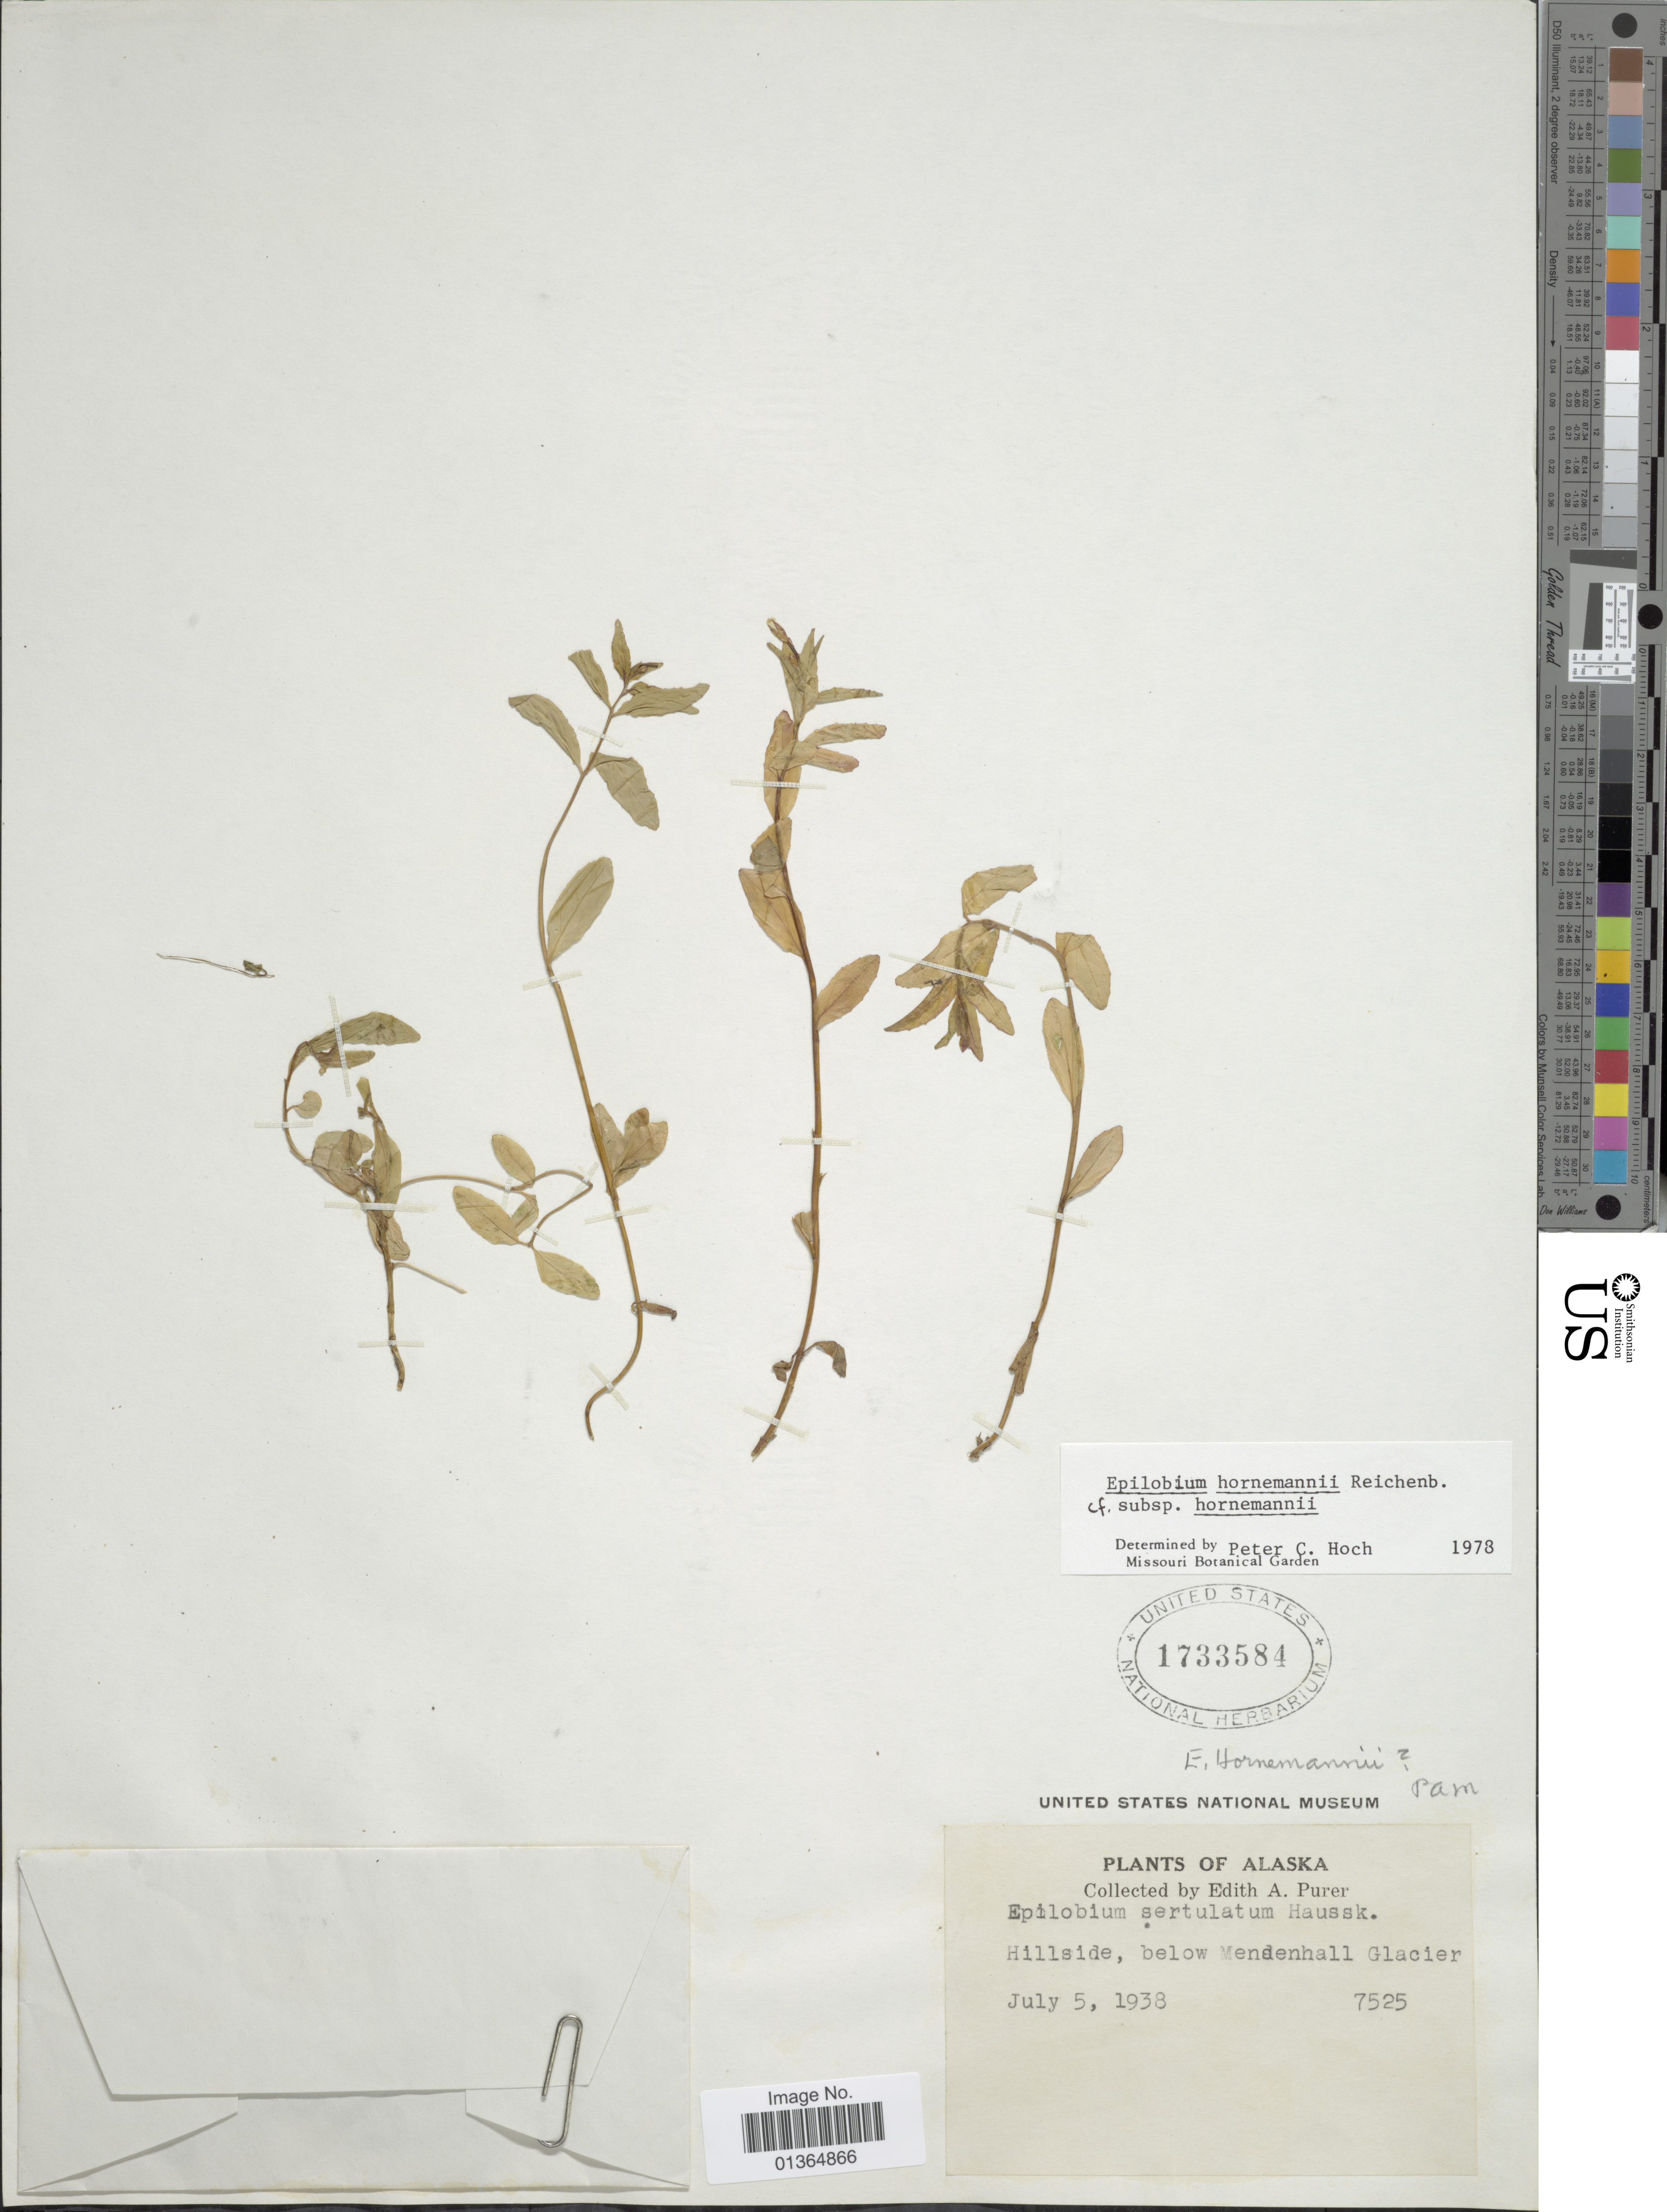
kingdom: Plantae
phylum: Tracheophyta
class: Magnoliopsida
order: Myrtales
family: Onagraceae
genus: Epilobium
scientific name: Epilobium hornemannii subsp. hornemannii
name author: Rchb.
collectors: E. Purer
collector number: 7525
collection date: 1938-07-05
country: United States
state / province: Alaska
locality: Hillside, below Mendenhall Glacier.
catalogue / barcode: US 1733584